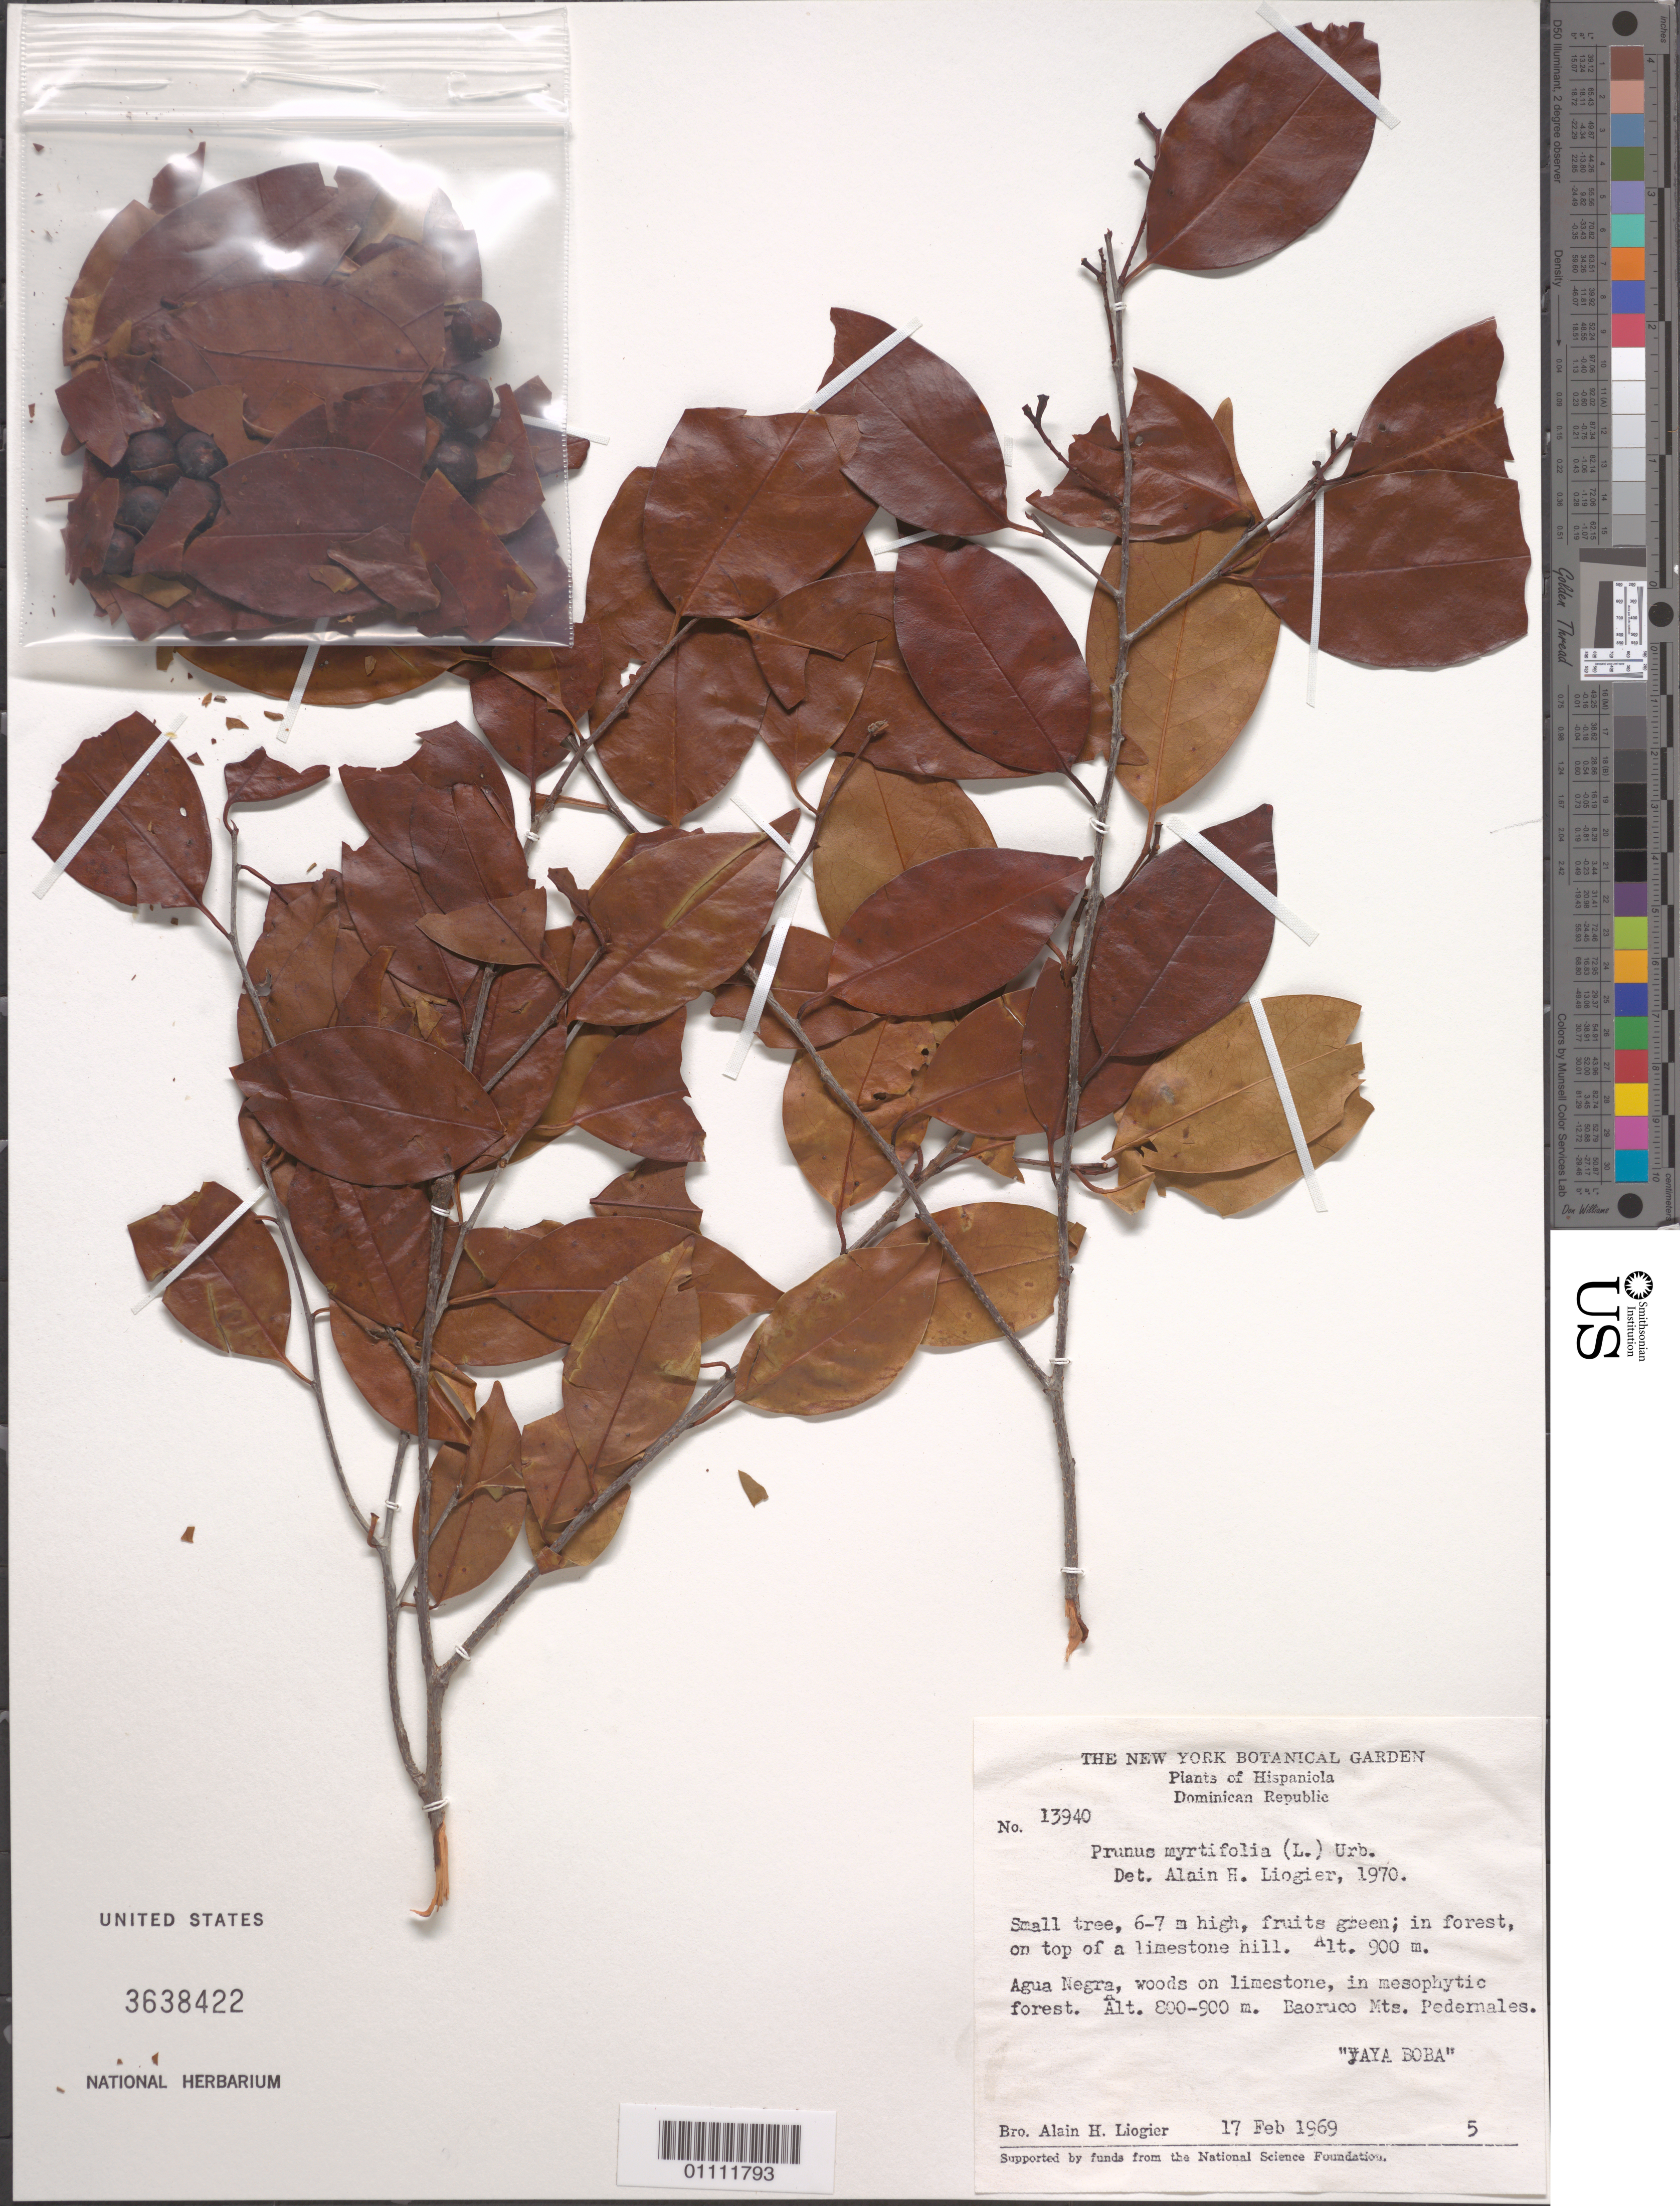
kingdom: Plantae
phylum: Tracheophyta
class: Magnoliopsida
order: Rosales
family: Rosaceae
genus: Prunus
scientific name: Prunus myrtifolia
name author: (L.) Urb.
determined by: Liogier, Alain H.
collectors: A. H. Liogier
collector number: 13940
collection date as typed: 17 Feb 1969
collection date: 1969-02-17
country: Dominican Republic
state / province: Pedernales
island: Hispaniola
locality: Agua Negra, Baoruco Mts.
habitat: Woods on limestone, in mesophytic forest; in forest, on top of a limestone hill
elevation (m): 800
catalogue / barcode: US 3638422